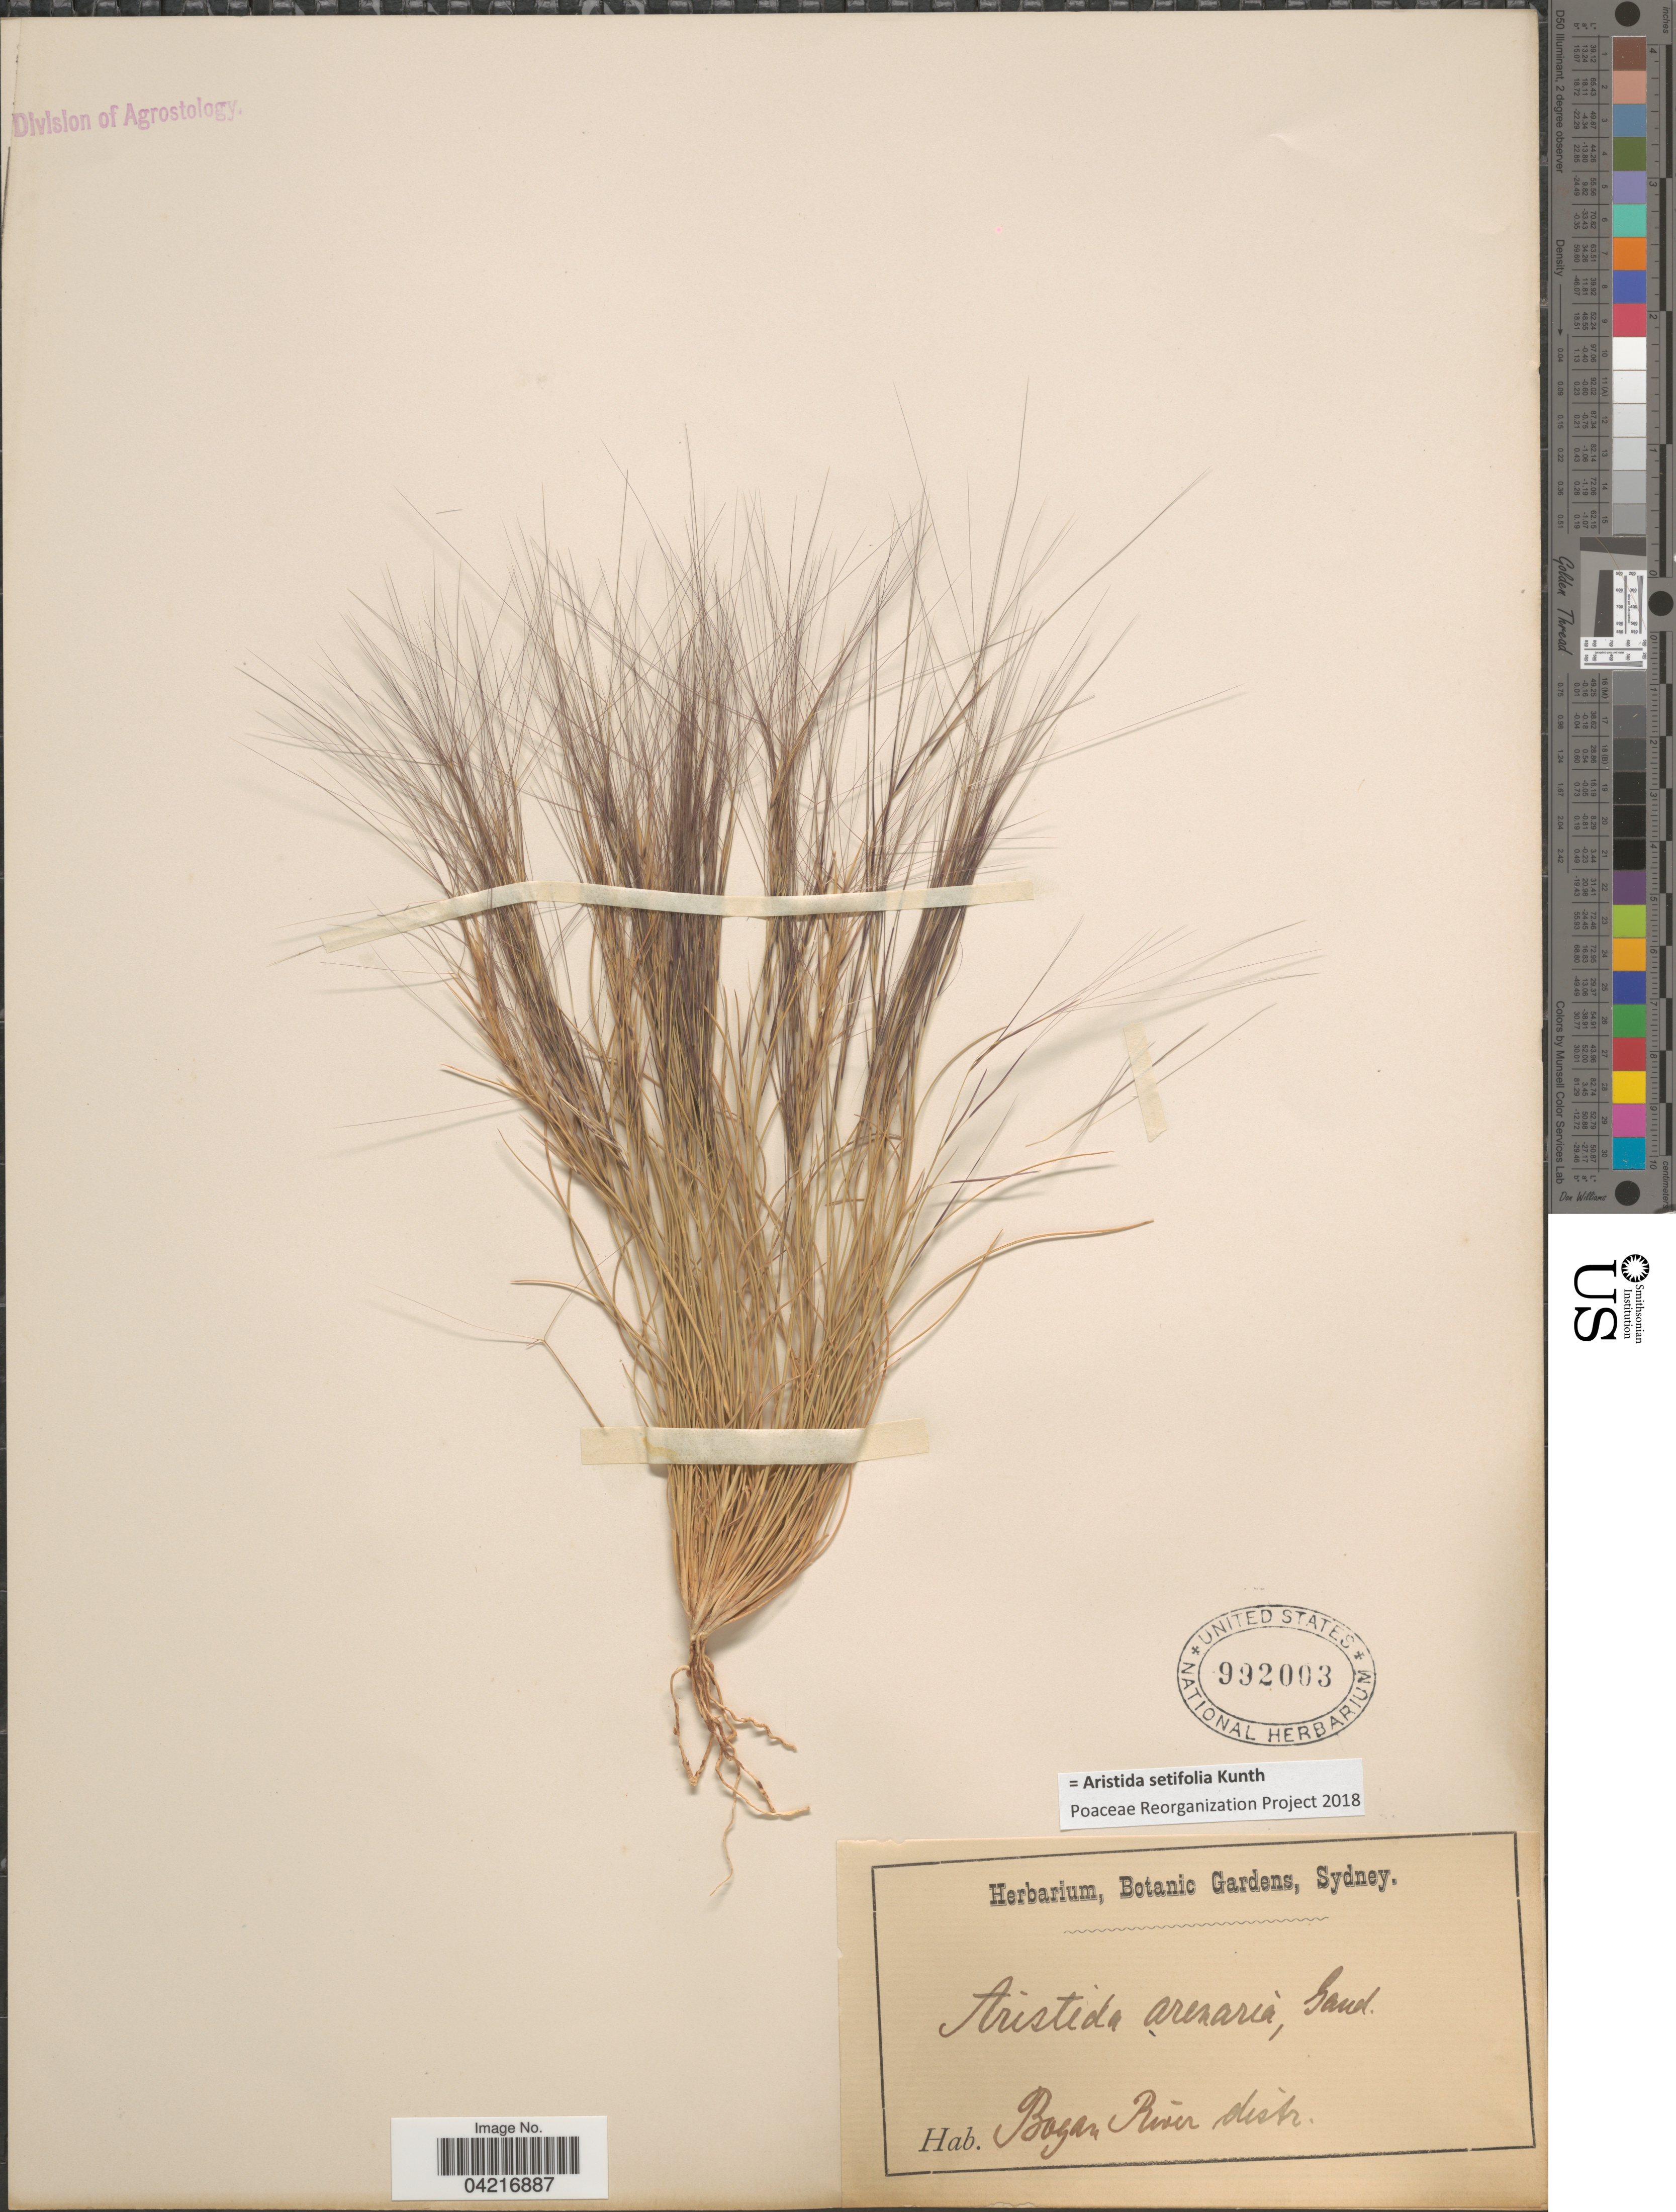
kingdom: Plantae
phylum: Tracheophyta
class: Liliopsida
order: Poales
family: Poaceae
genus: Aristida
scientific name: Aristida setifolia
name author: Kunth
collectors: ex Herb. Bot. Gard. Sydney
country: Australia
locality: Bogan River distr.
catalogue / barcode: US 992003